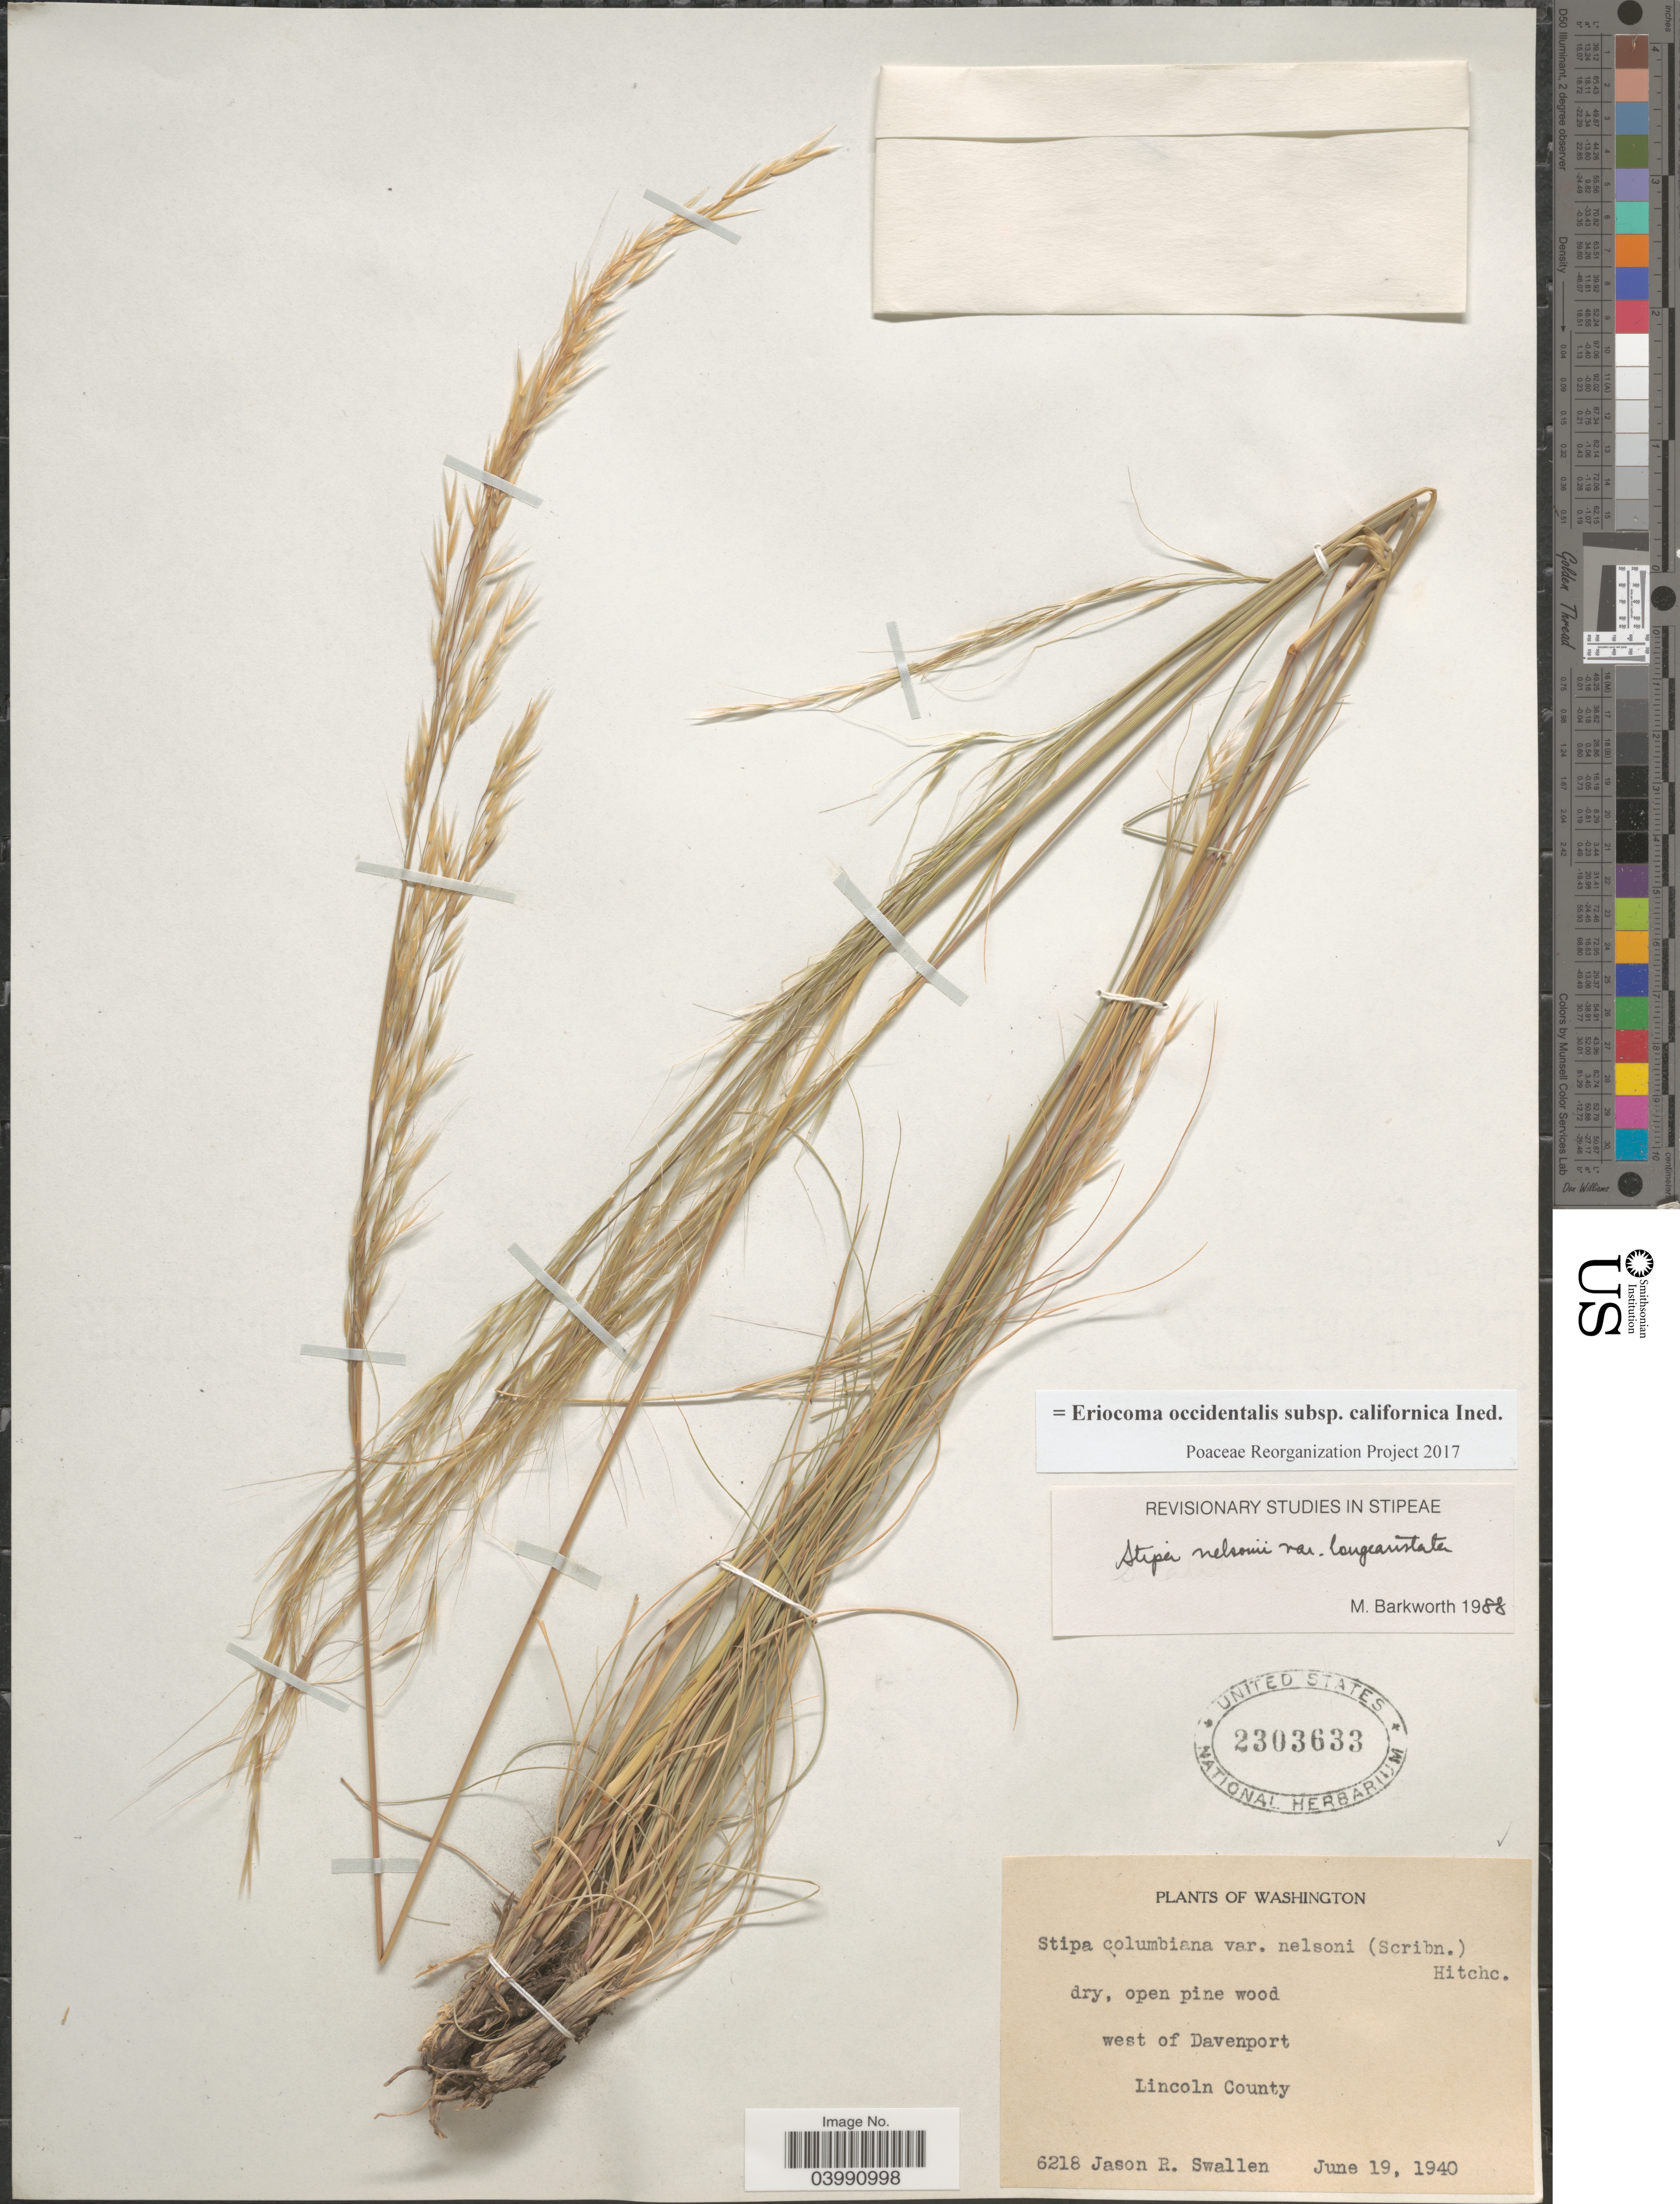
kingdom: Plantae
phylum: Tracheophyta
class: Liliopsida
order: Poales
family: Poaceae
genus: Eriocoma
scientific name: Eriocoma occidentalis subsp. californica ined.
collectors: J. R. Swallen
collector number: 6218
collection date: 1940-06-19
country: United States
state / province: Washington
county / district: Lincoln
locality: West of Davenport. Lincoln County.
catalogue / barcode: US 2303633